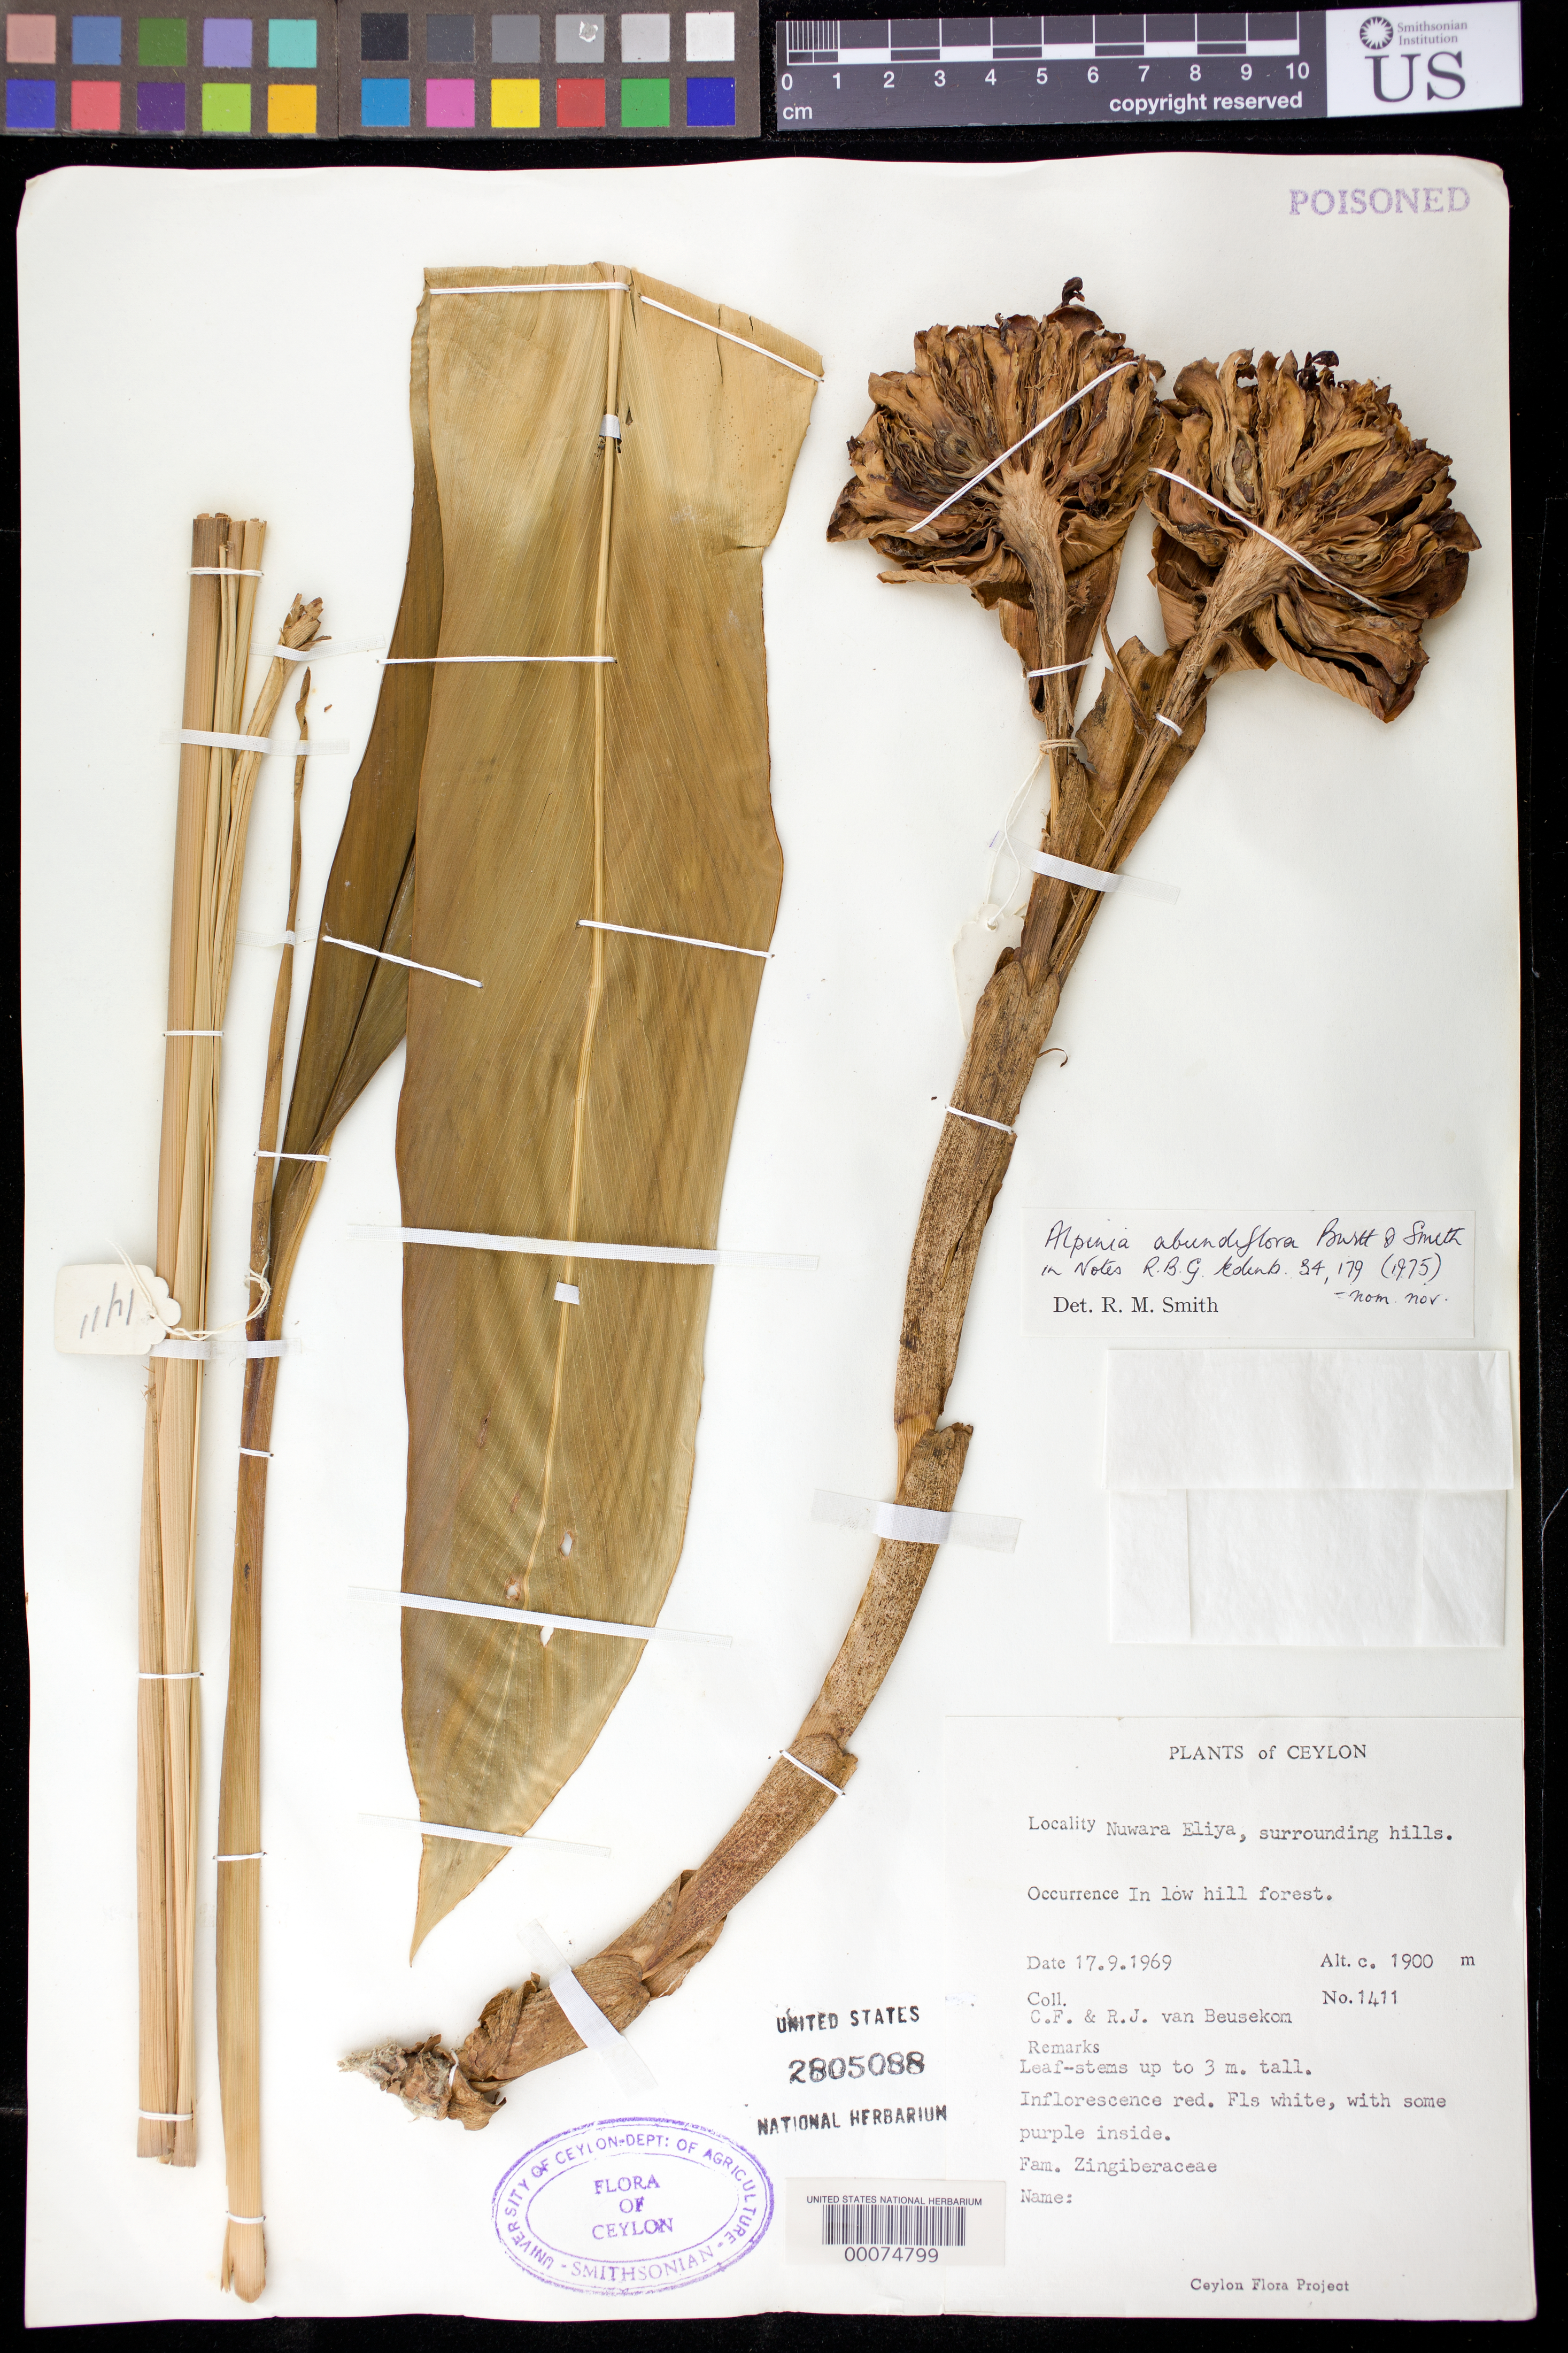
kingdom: Plantae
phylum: Tracheophyta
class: Liliopsida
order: Zingiberales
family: Zingiberaceae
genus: Alpinia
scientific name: Alpinia abundiflora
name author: Burtt & R.M. Sm.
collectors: C. F. Beusekom & R. Beusekom-Osinga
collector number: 1411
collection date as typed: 17 Sep 1969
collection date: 1969-09-17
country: Sri Lanka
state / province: Central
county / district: Nuwara Eliya Dist.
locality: Low hill forest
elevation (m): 1900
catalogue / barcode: US 2805088